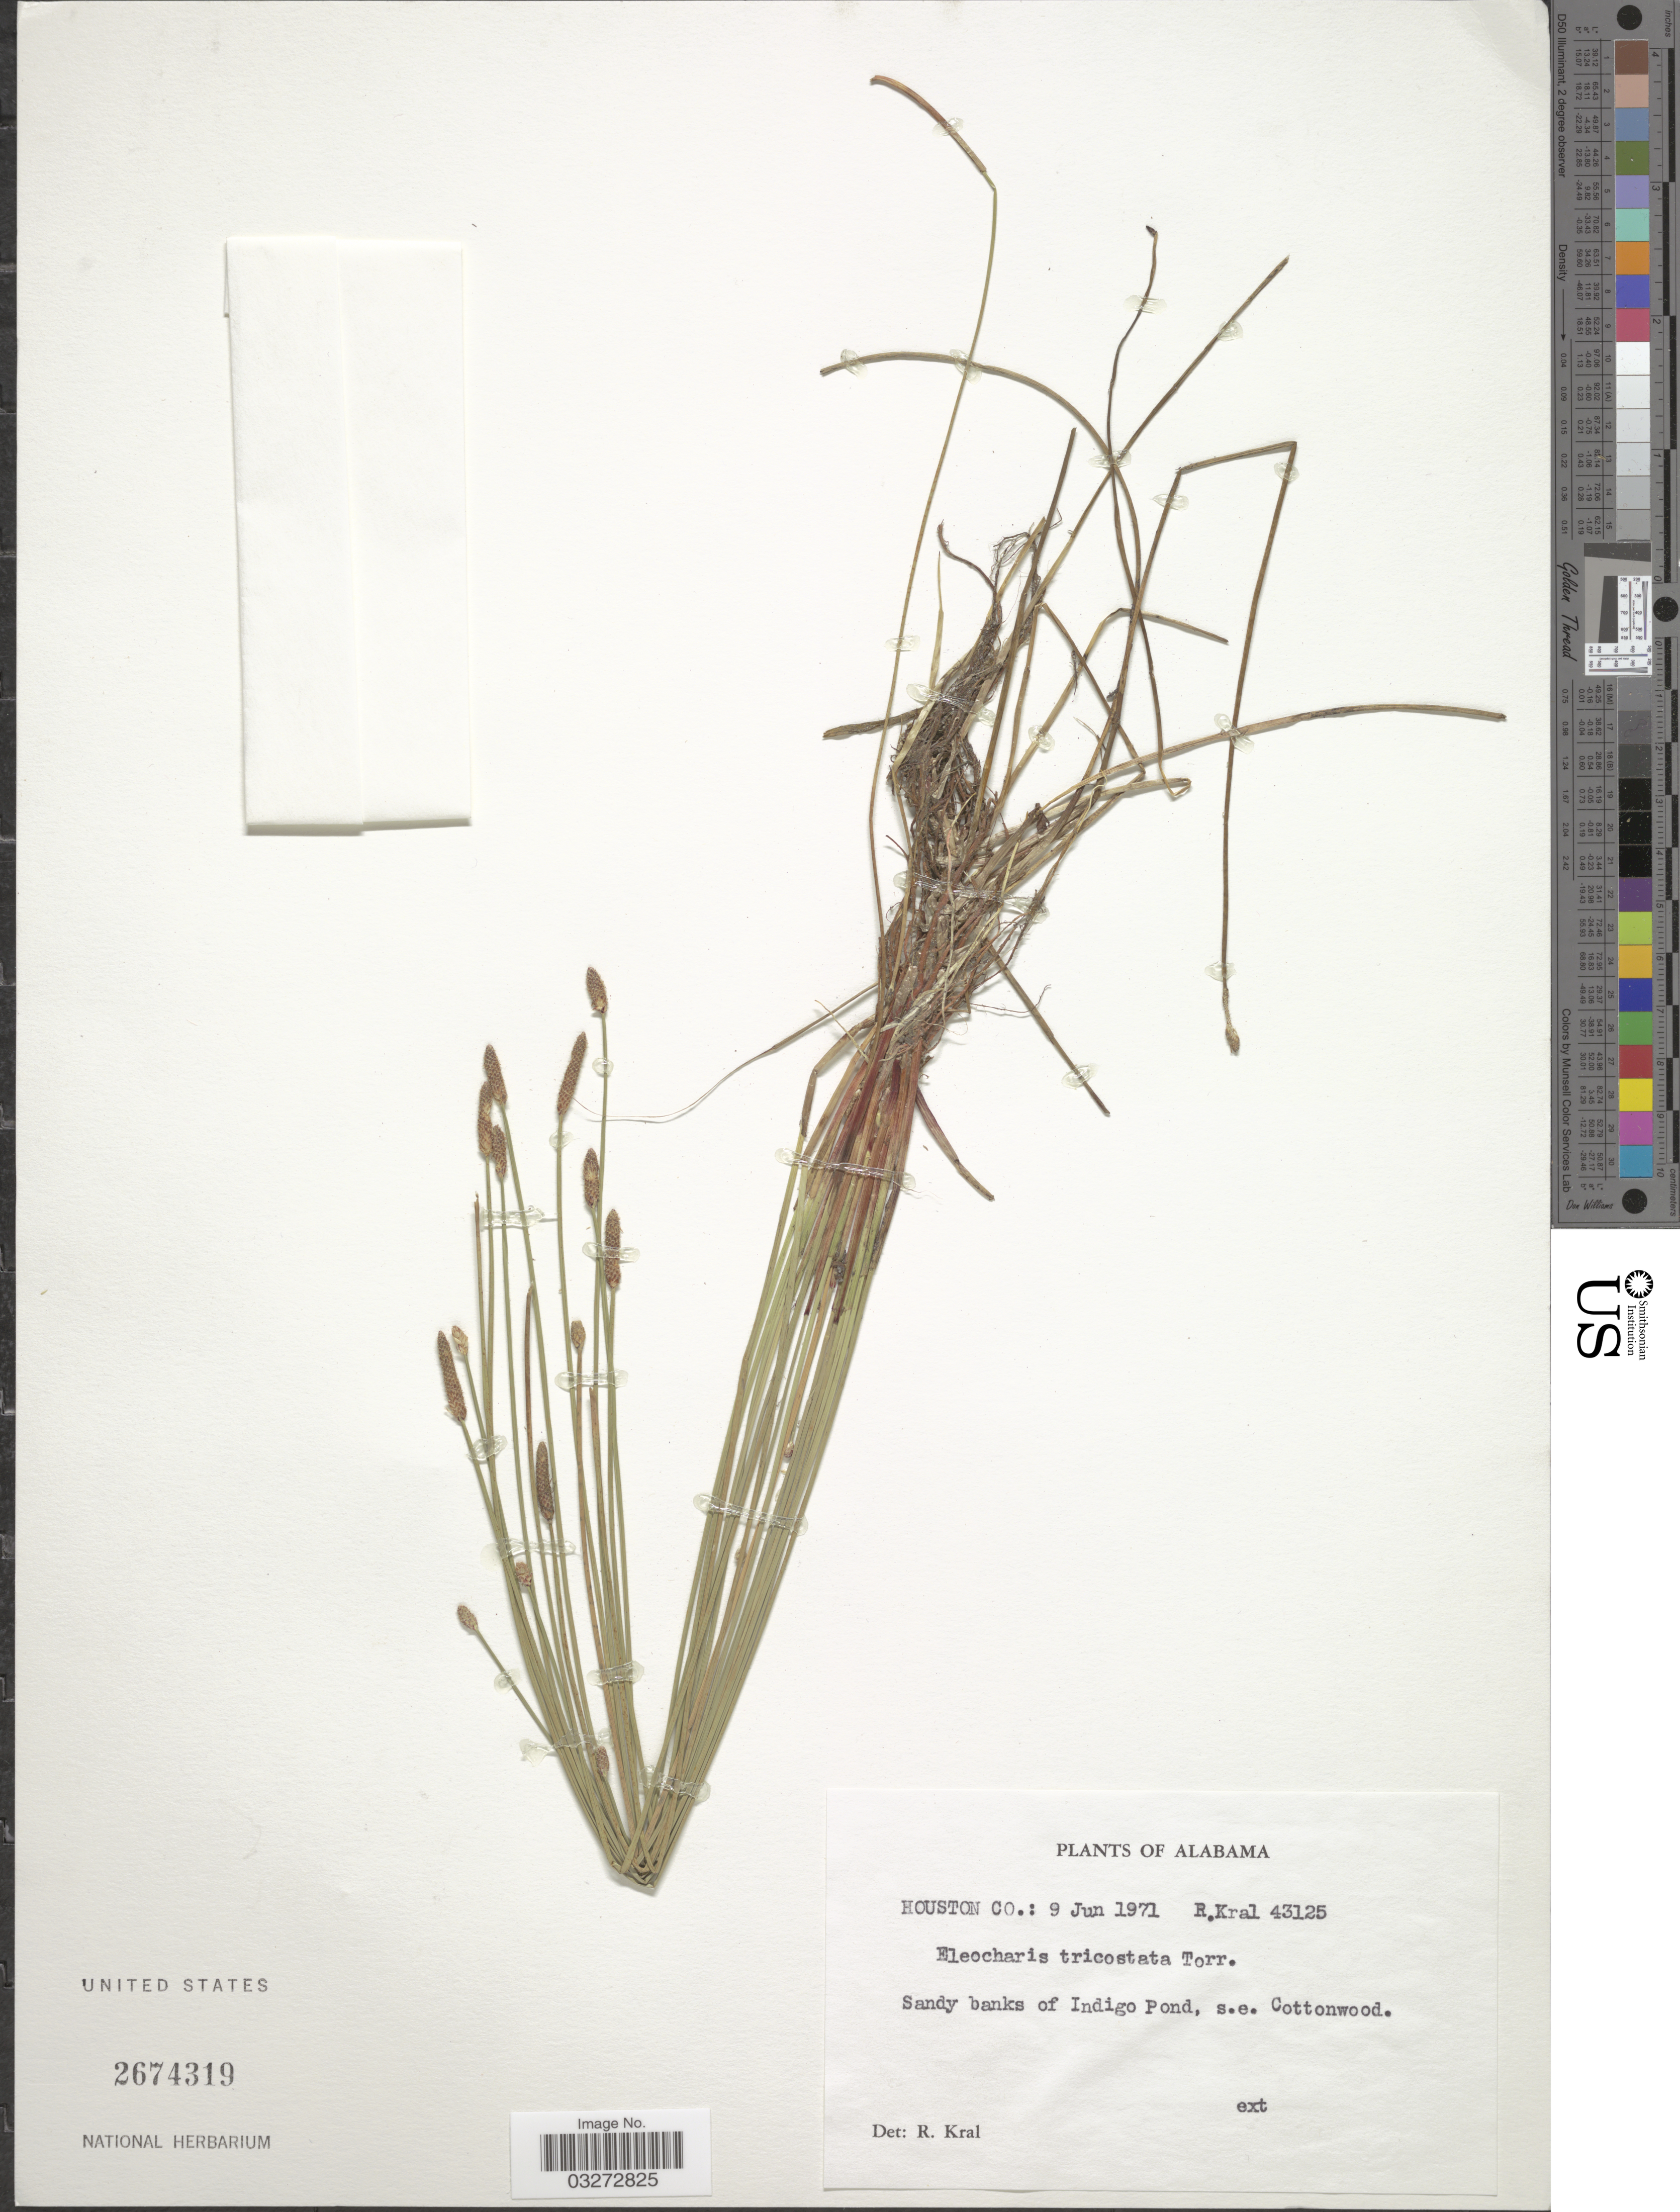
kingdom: Plantae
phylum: Tracheophyta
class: Liliopsida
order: Poales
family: Cyperaceae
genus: Eleocharis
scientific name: Eleocharis tricostata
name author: Torr.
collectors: R. Kral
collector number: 43125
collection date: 1971-06-09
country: United States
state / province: Alabama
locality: Houston Co. Sandy banks of Indigo Pond, s.e. Cottonwood.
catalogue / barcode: US 2674319